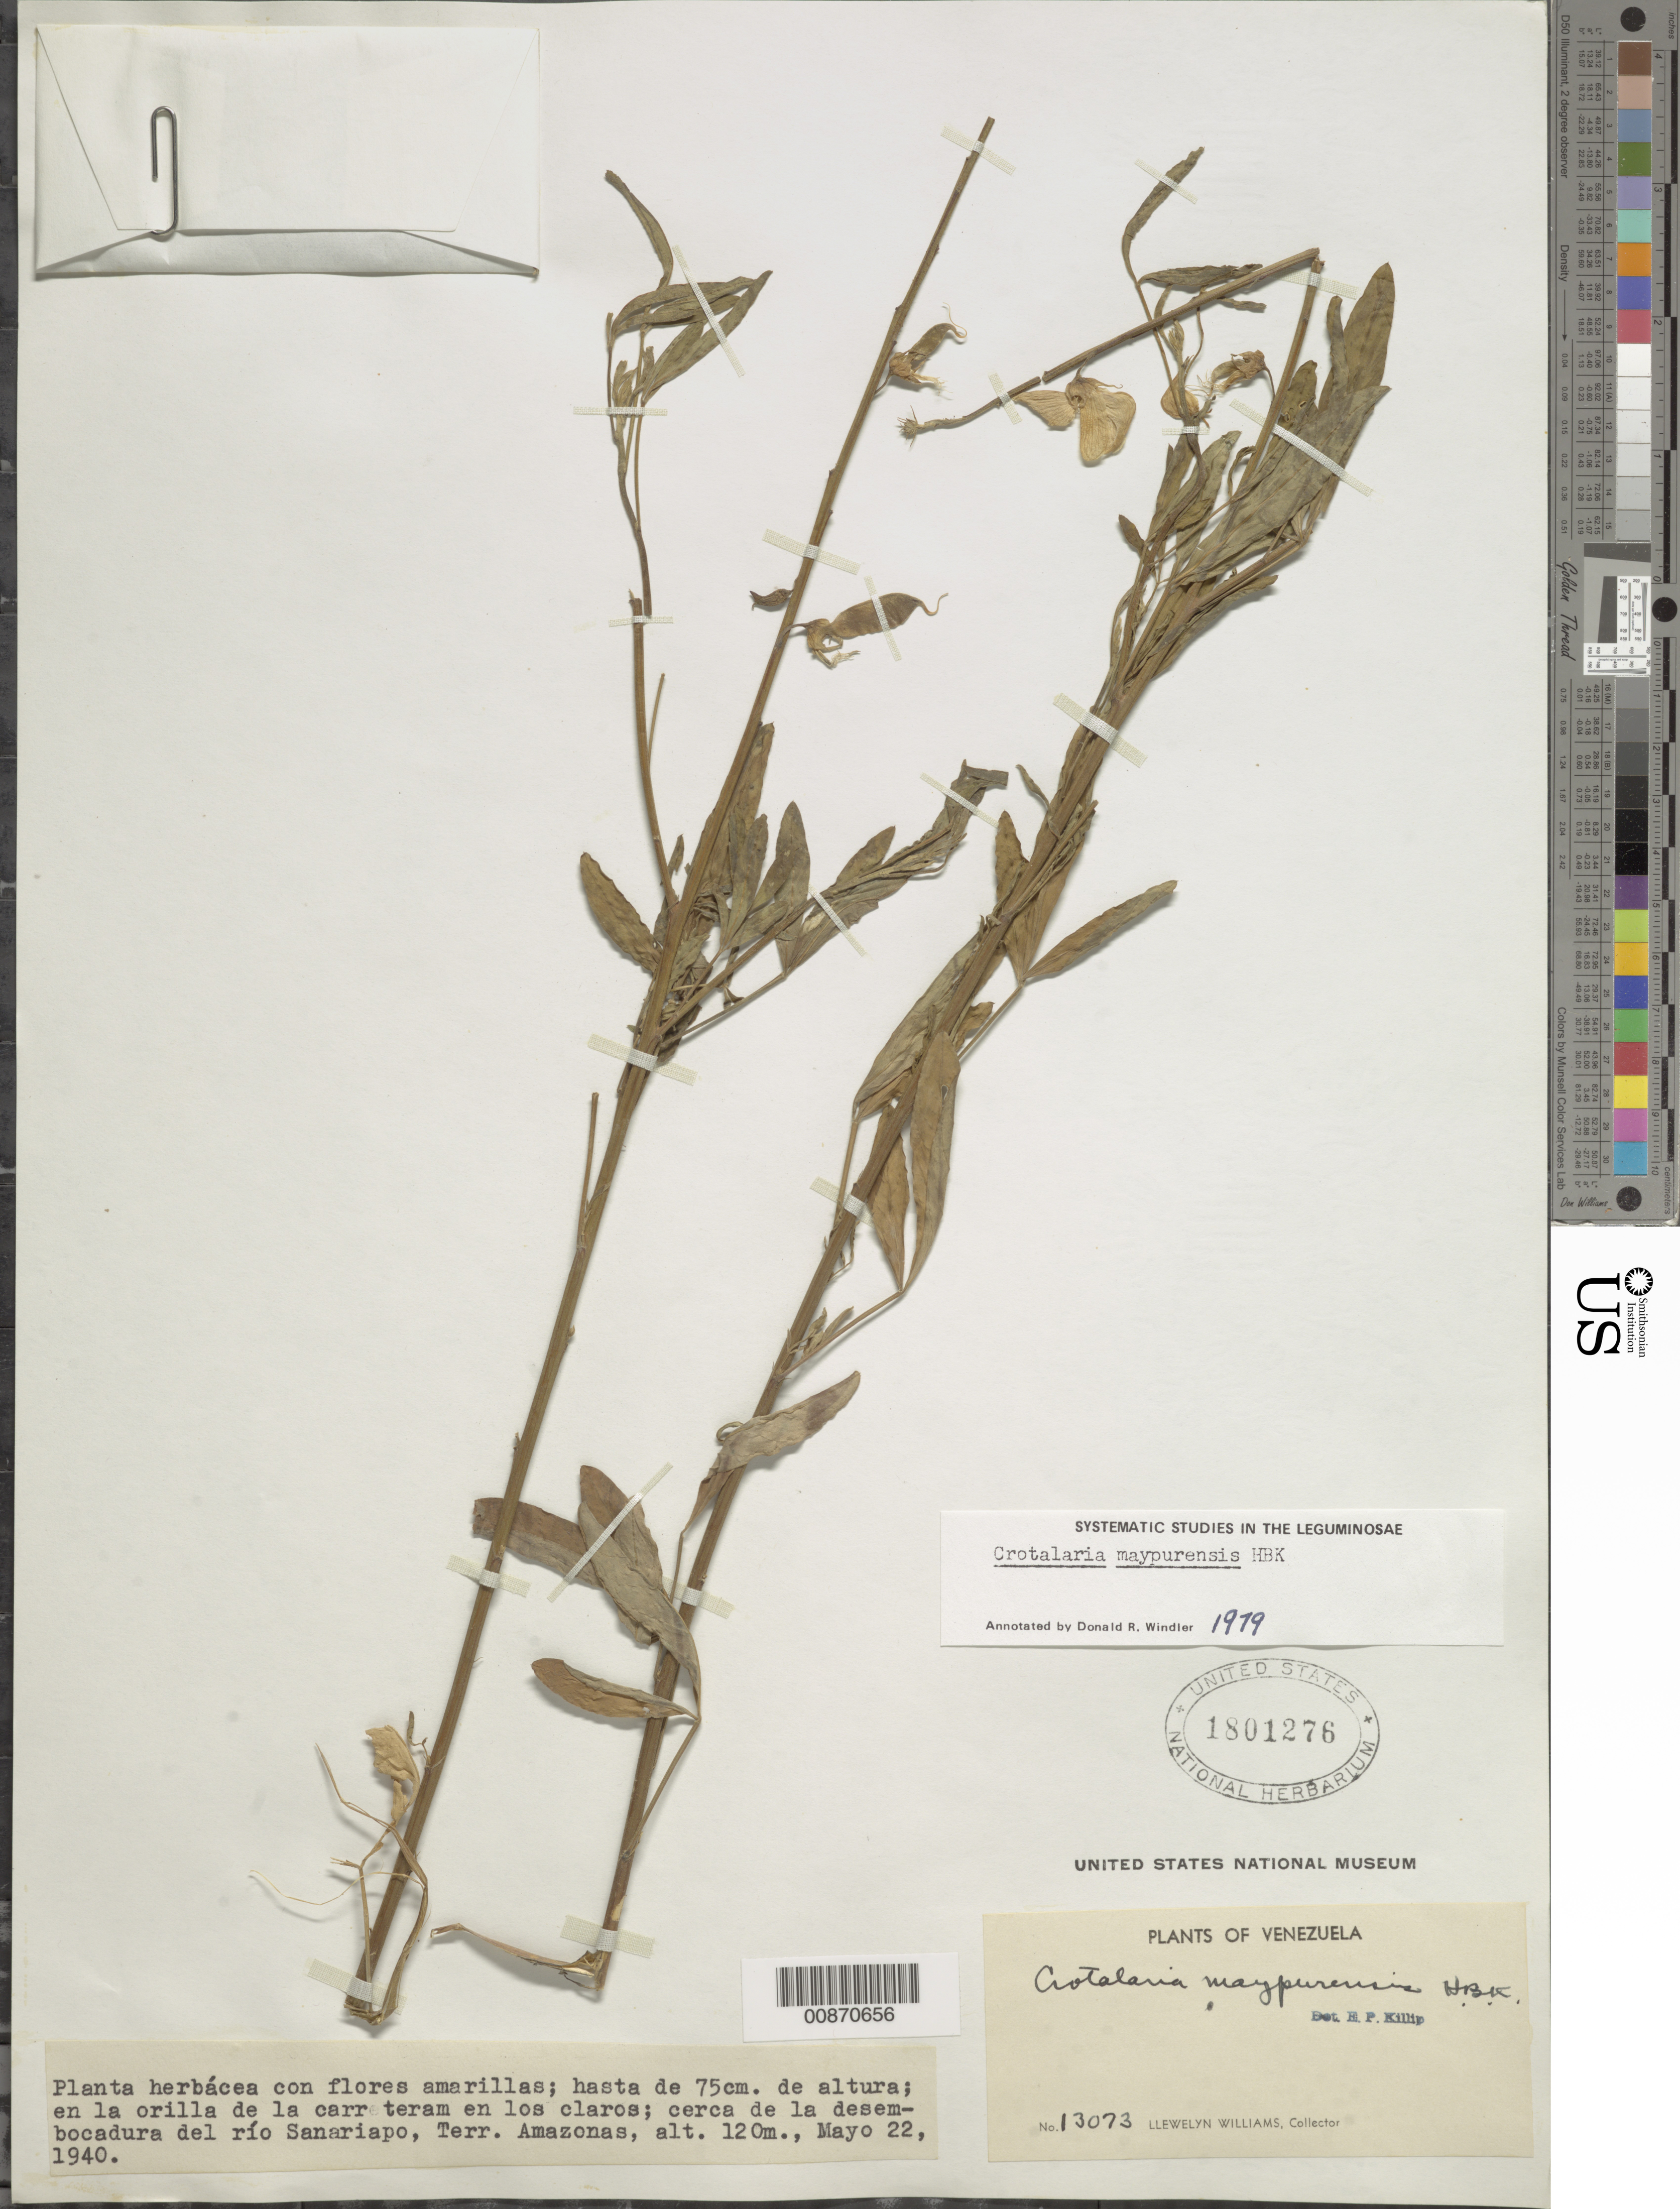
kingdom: Plantae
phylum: Tracheophyta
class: Magnoliopsida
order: Fabales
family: Fabaceae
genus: Crotalaria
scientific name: Crotalaria maypurensis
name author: Kunth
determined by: Windler, D. R.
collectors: Ll. Williams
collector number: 13073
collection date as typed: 22-May-40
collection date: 1940-05-22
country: Venezuela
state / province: Amazonas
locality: Río Sanariapo, cerca de su desembocadura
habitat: Orilla de la carretera en los claros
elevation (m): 120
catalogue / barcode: US 1801276